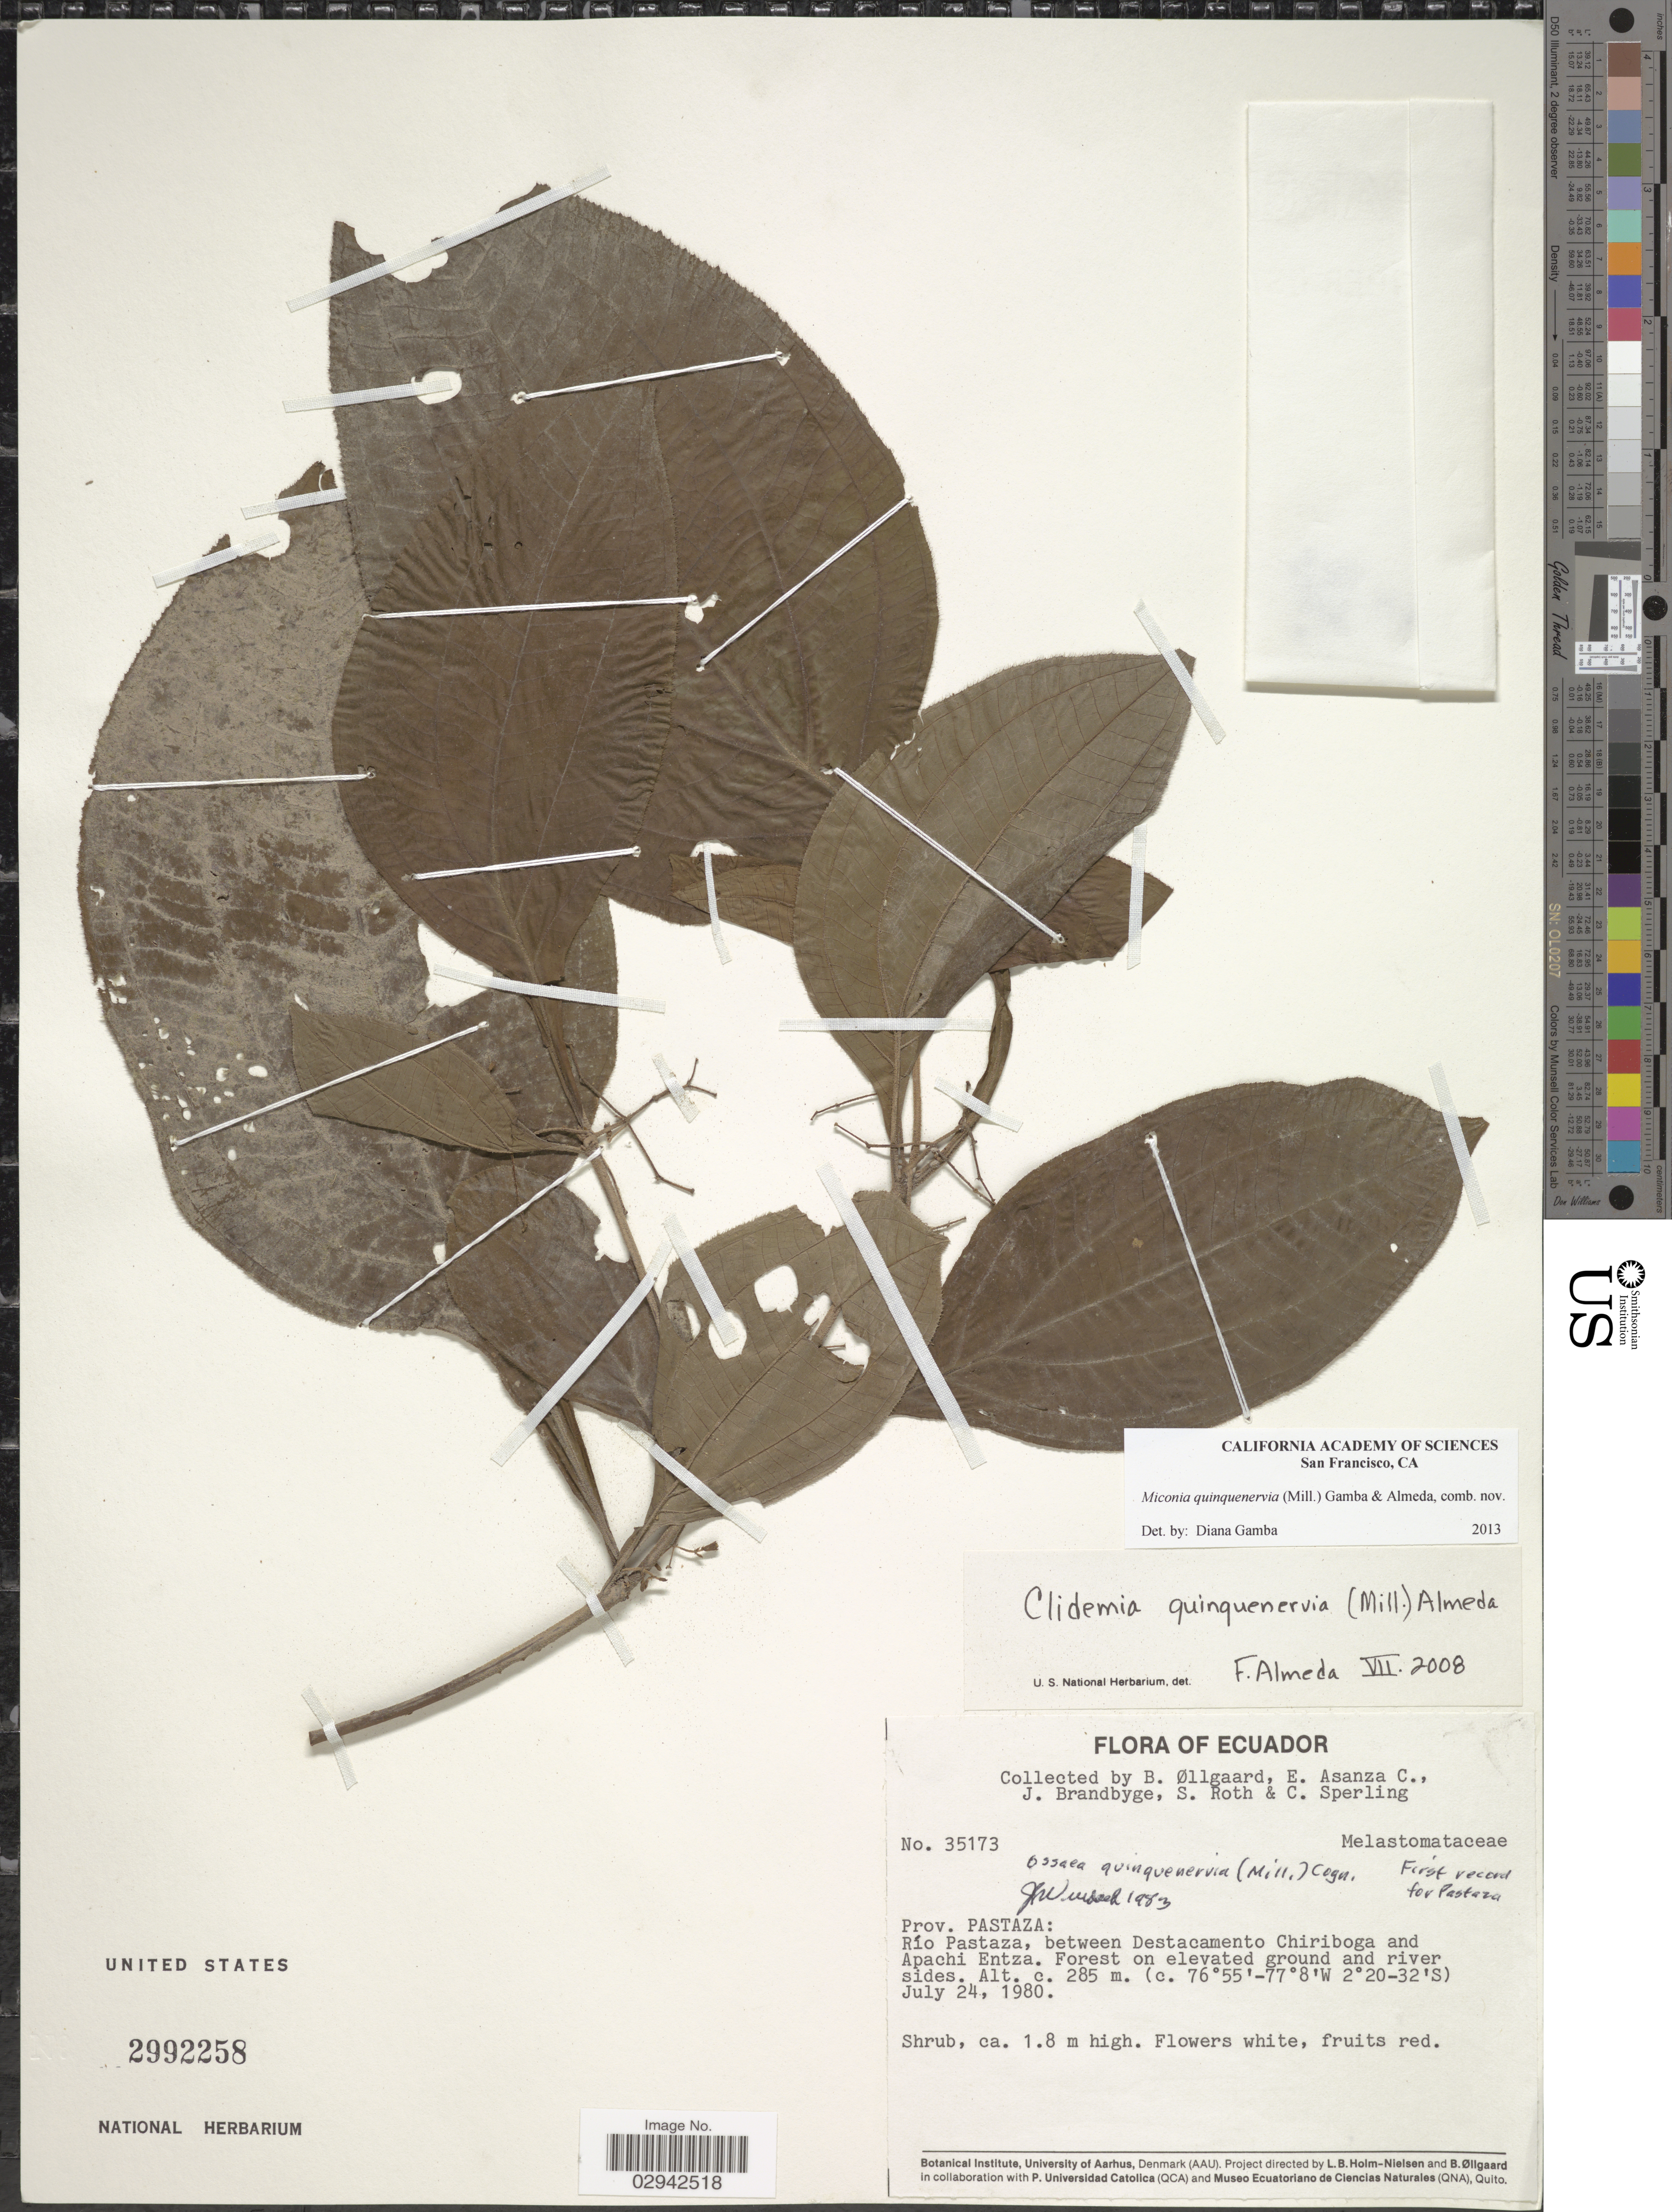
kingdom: Plantae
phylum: Tracheophyta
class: Magnoliopsida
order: Myrtales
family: Melastomataceae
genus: Miconia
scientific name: Miconia quinquenervia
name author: (Mill.) Gamba & Almeda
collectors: B. Øllgaard, E. Asanza C., J. Brandbyge, S. Roth & C. Sperling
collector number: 35173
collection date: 1980-07-24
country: Ecuador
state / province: Pastaza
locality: Río Pastaza, between Destacamento Chiriboga and Apachi Entza.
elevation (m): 285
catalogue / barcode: US 2992258